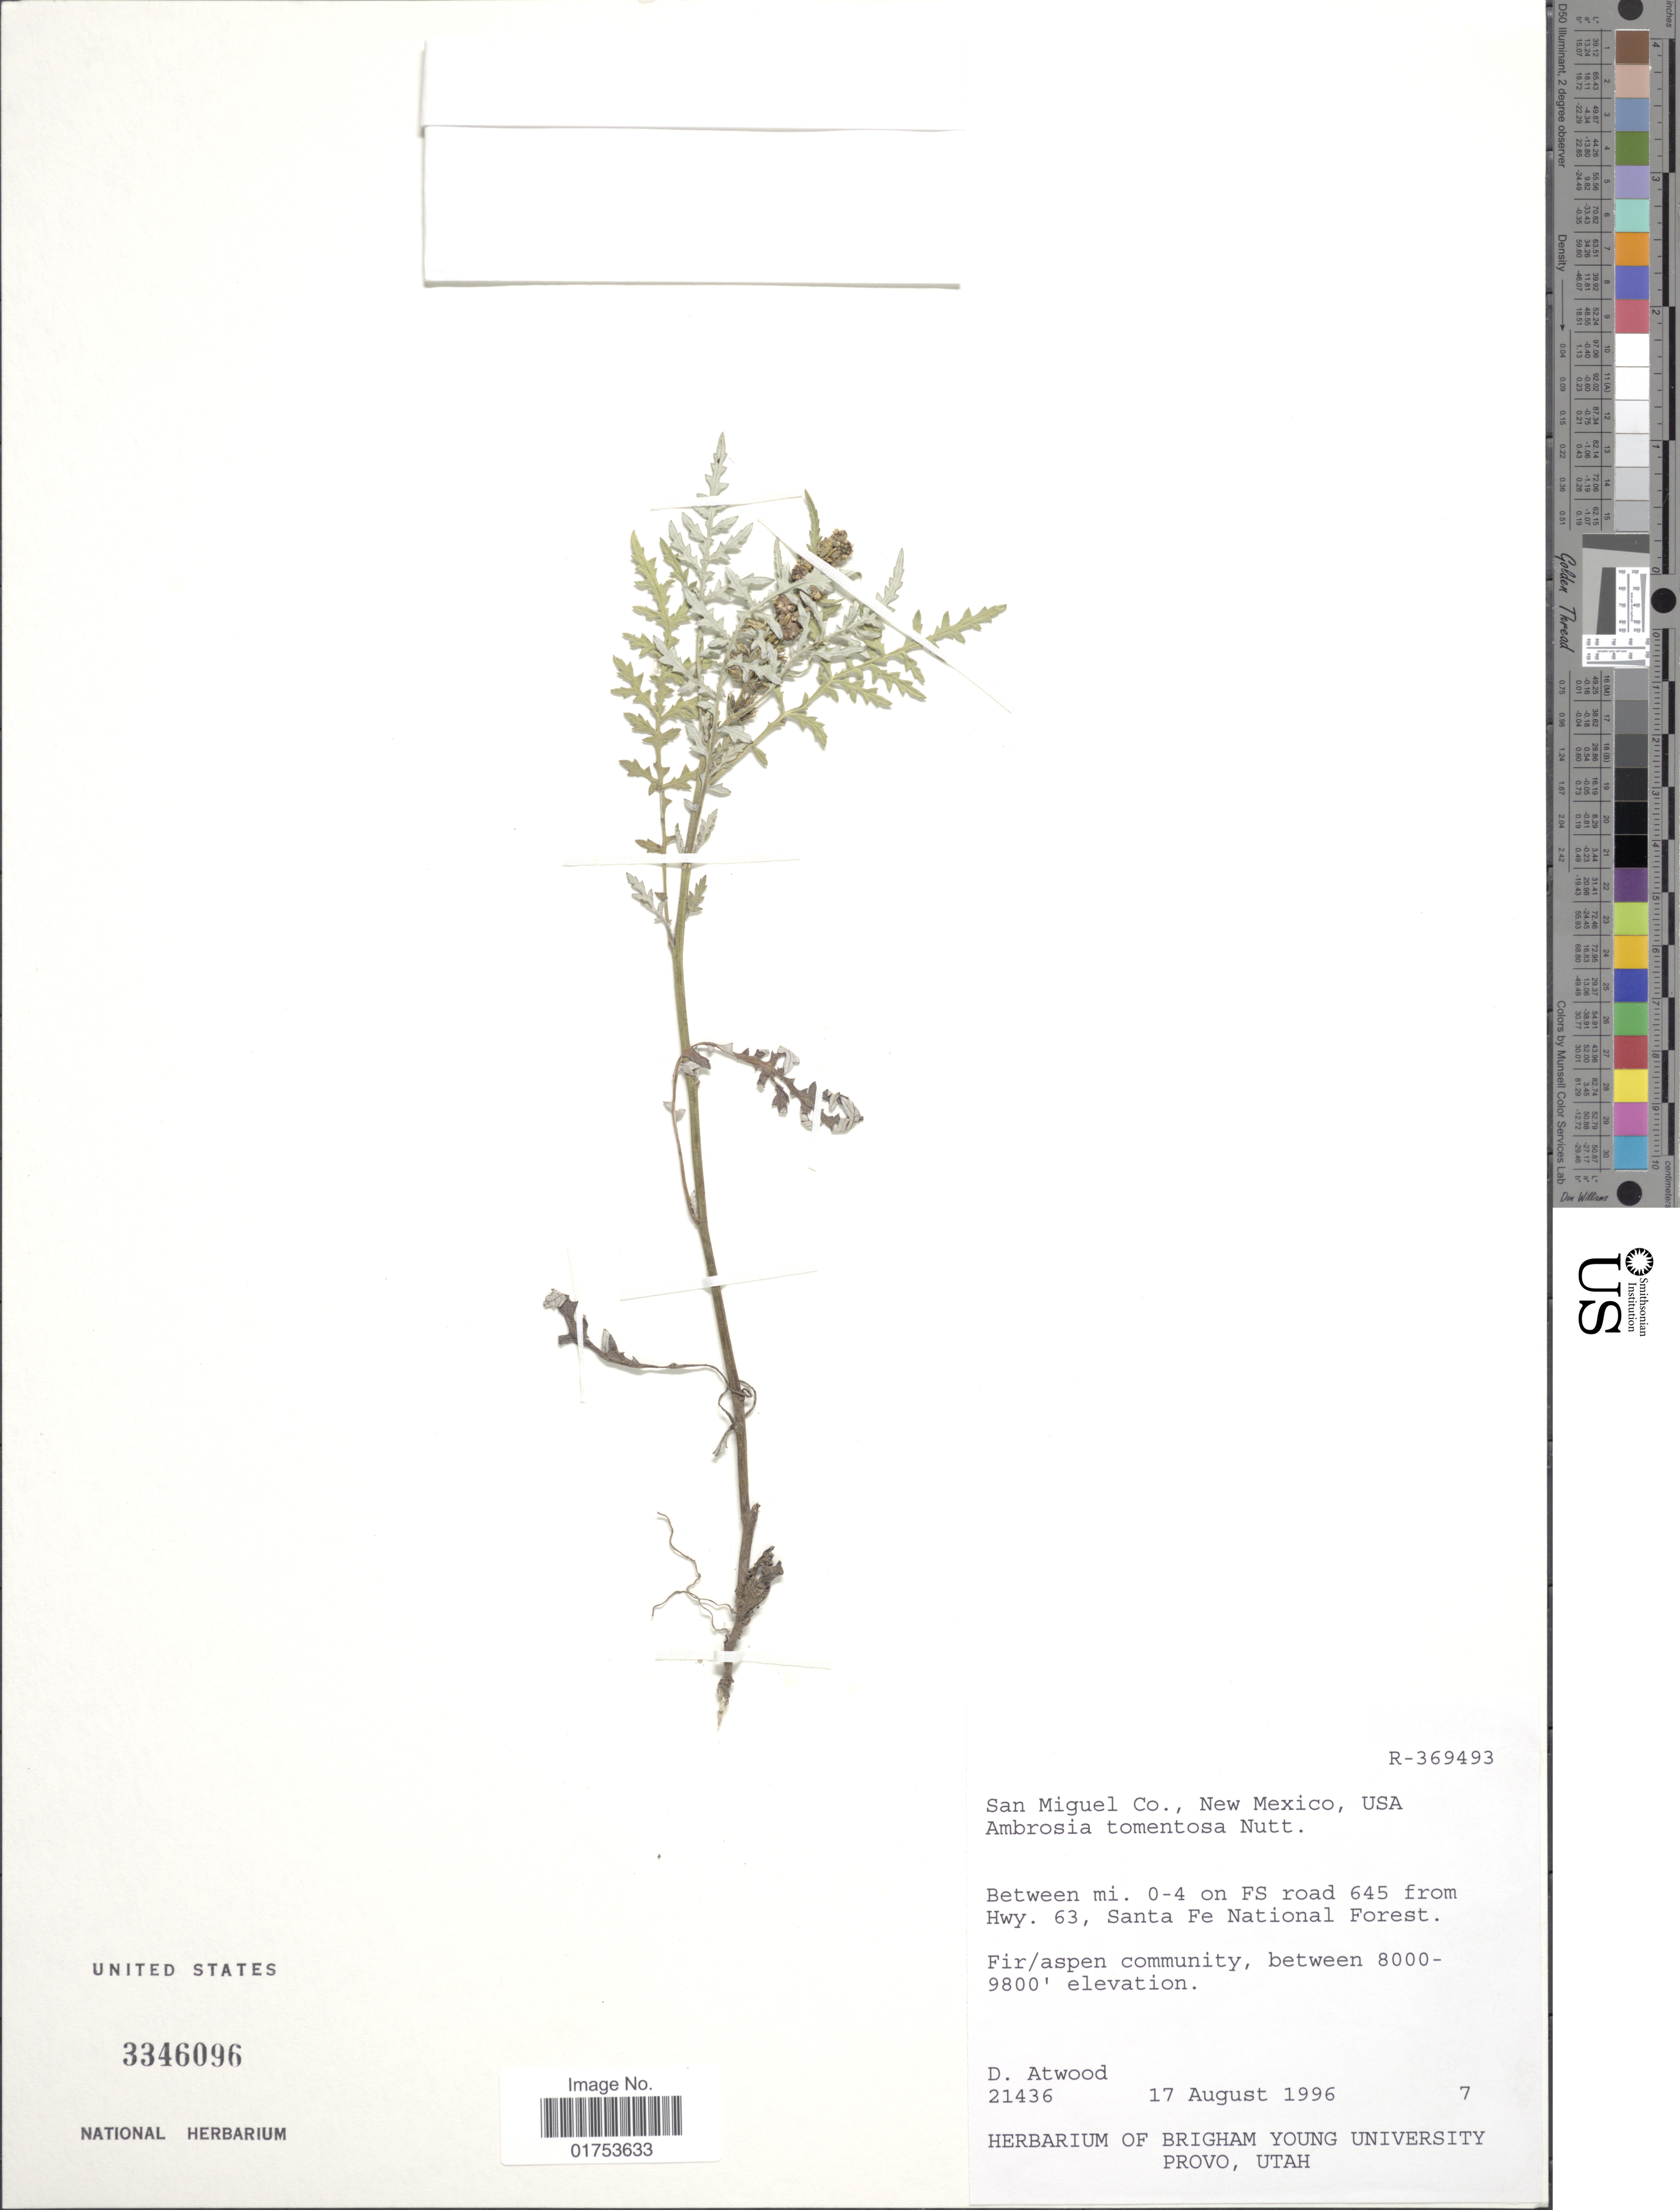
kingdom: Plantae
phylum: Tracheophyta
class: Magnoliopsida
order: Asterales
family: Asteraceae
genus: Ambrosia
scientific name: Ambrosia tomentosa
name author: Nutt.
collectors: D. Atwood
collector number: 21436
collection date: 1996-08-17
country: United States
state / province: New Mexico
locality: San Miguel Co., Between mi. 0-4 on FS road 645 from Hwy. 63, Santa Fe National Forest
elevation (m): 2438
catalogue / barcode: US 3346096